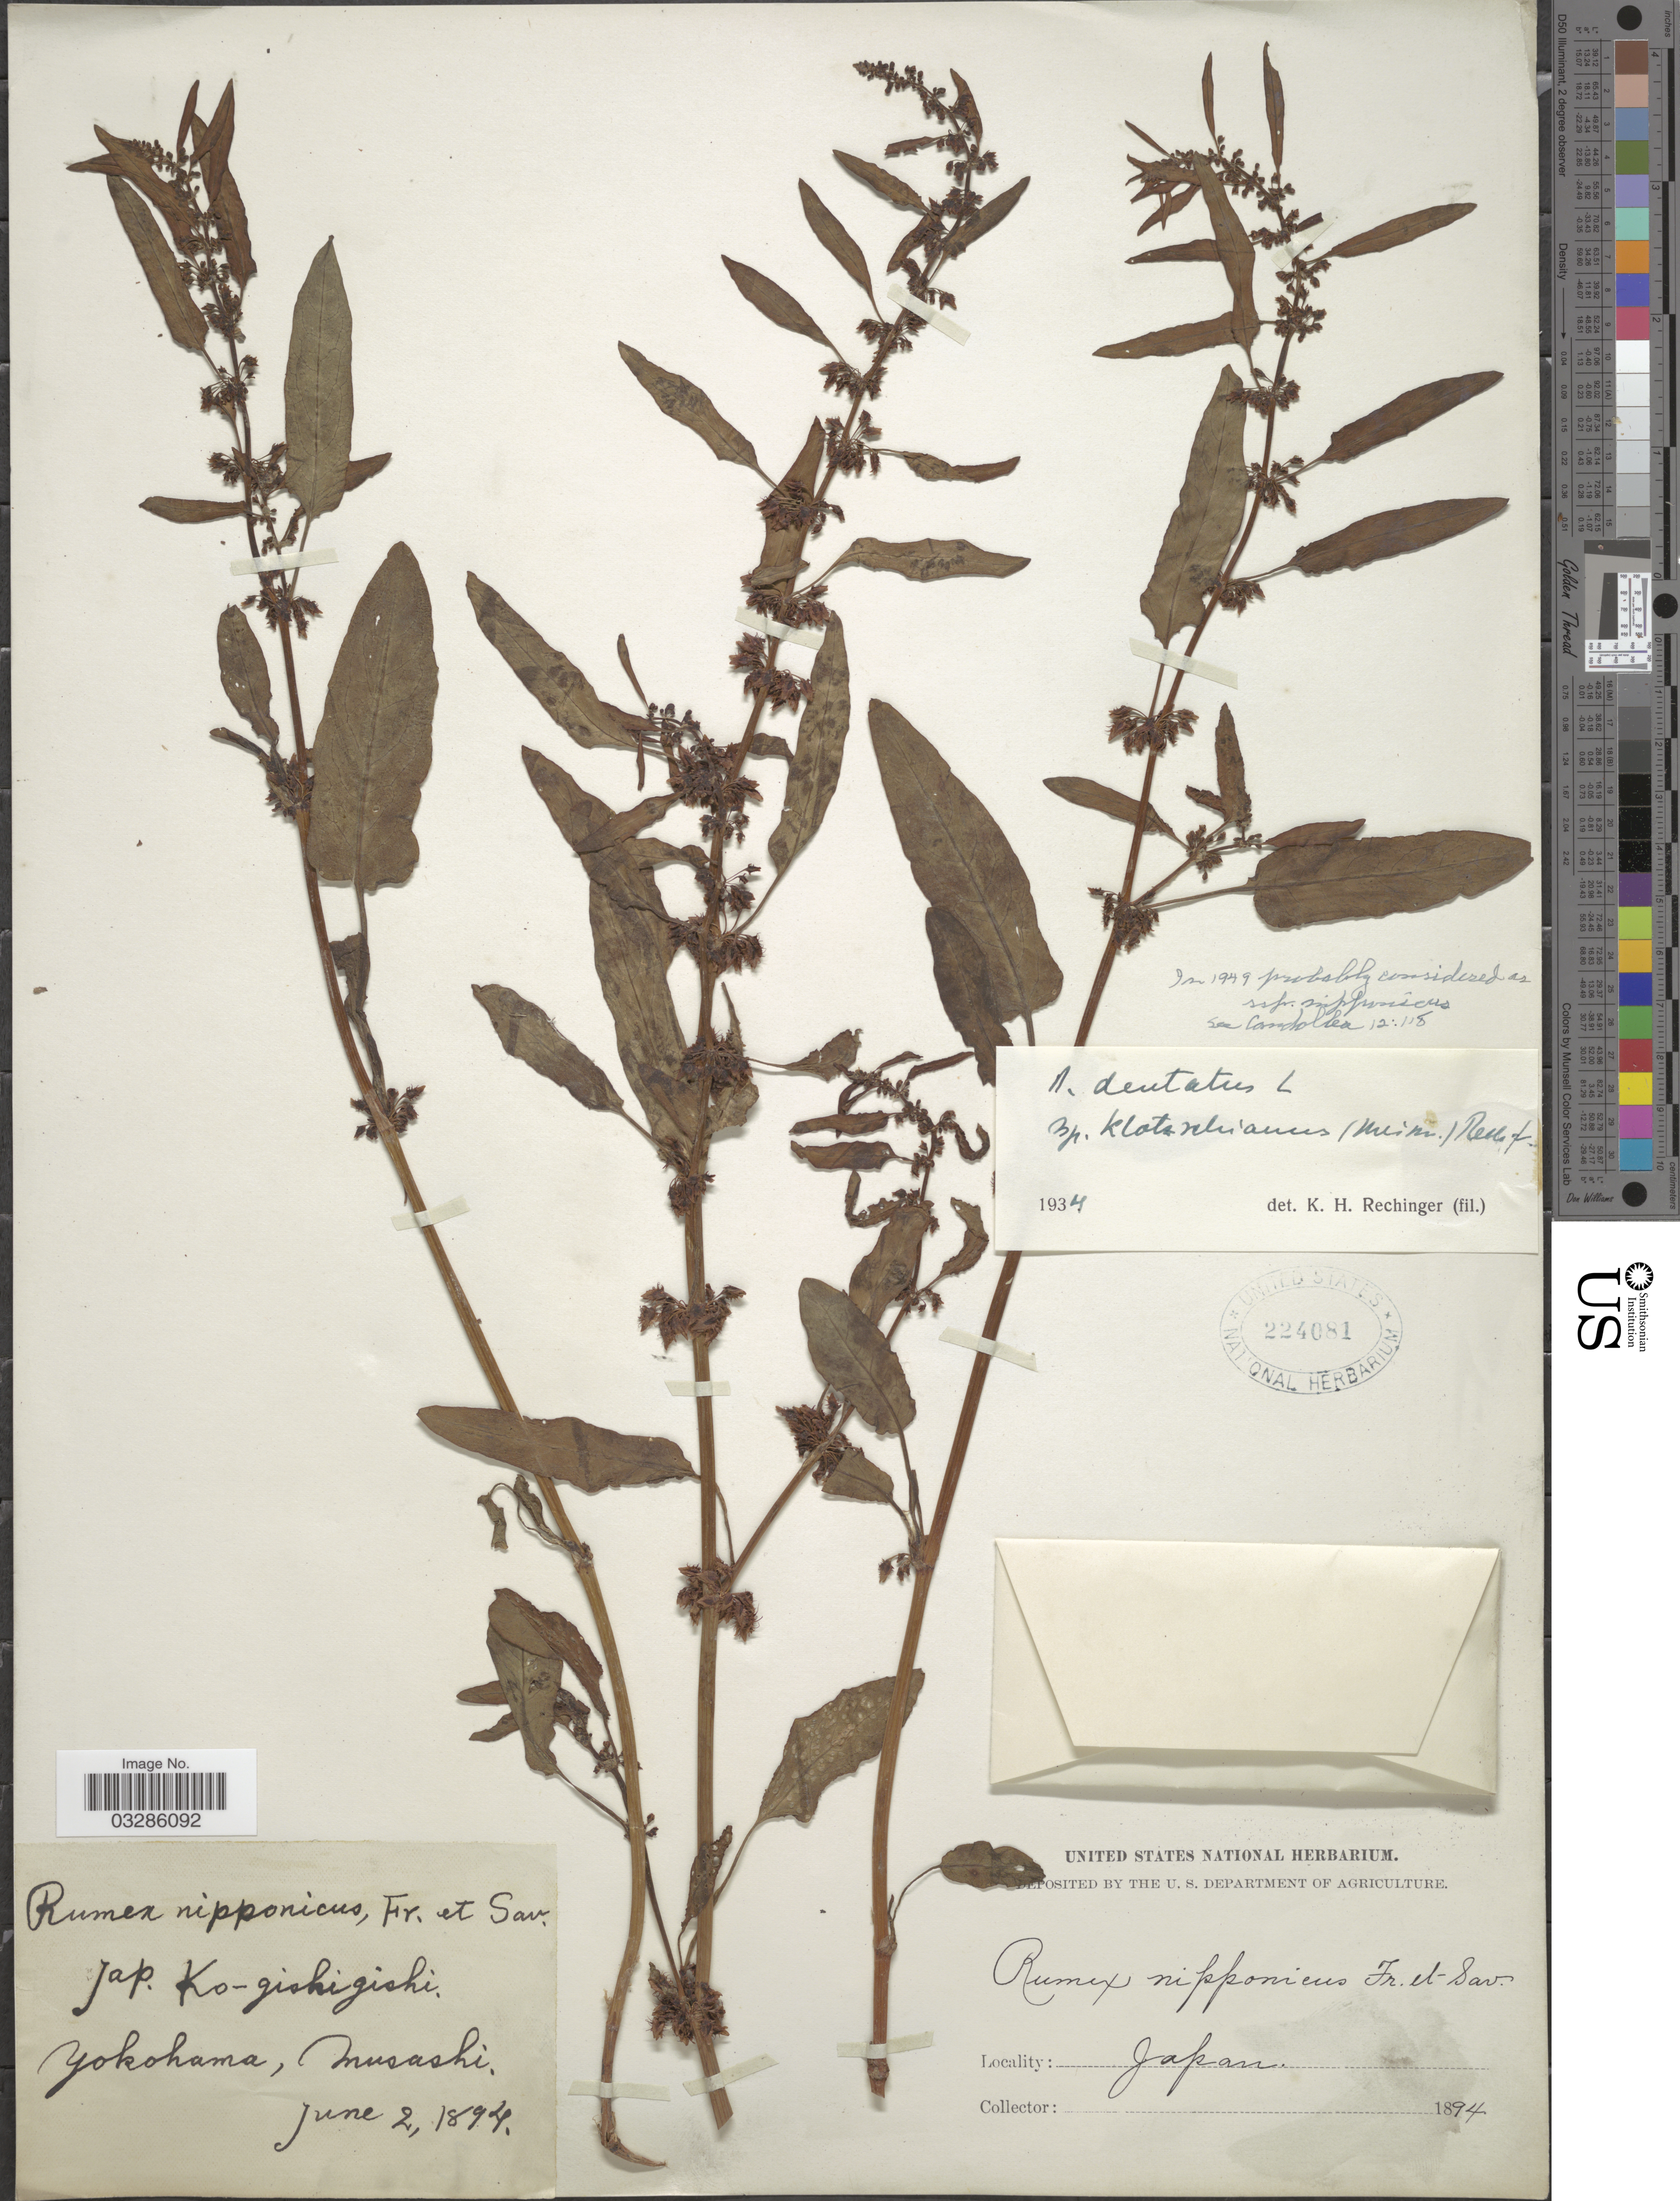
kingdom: Plantae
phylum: Tracheophyta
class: Magnoliopsida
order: Caryophyllales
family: Polygonaceae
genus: Rumex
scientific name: Rumex dentatus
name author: L.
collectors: ex herb. United States National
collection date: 1894-06-02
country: Japan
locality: Yokohama, Musashi.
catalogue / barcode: US 224081